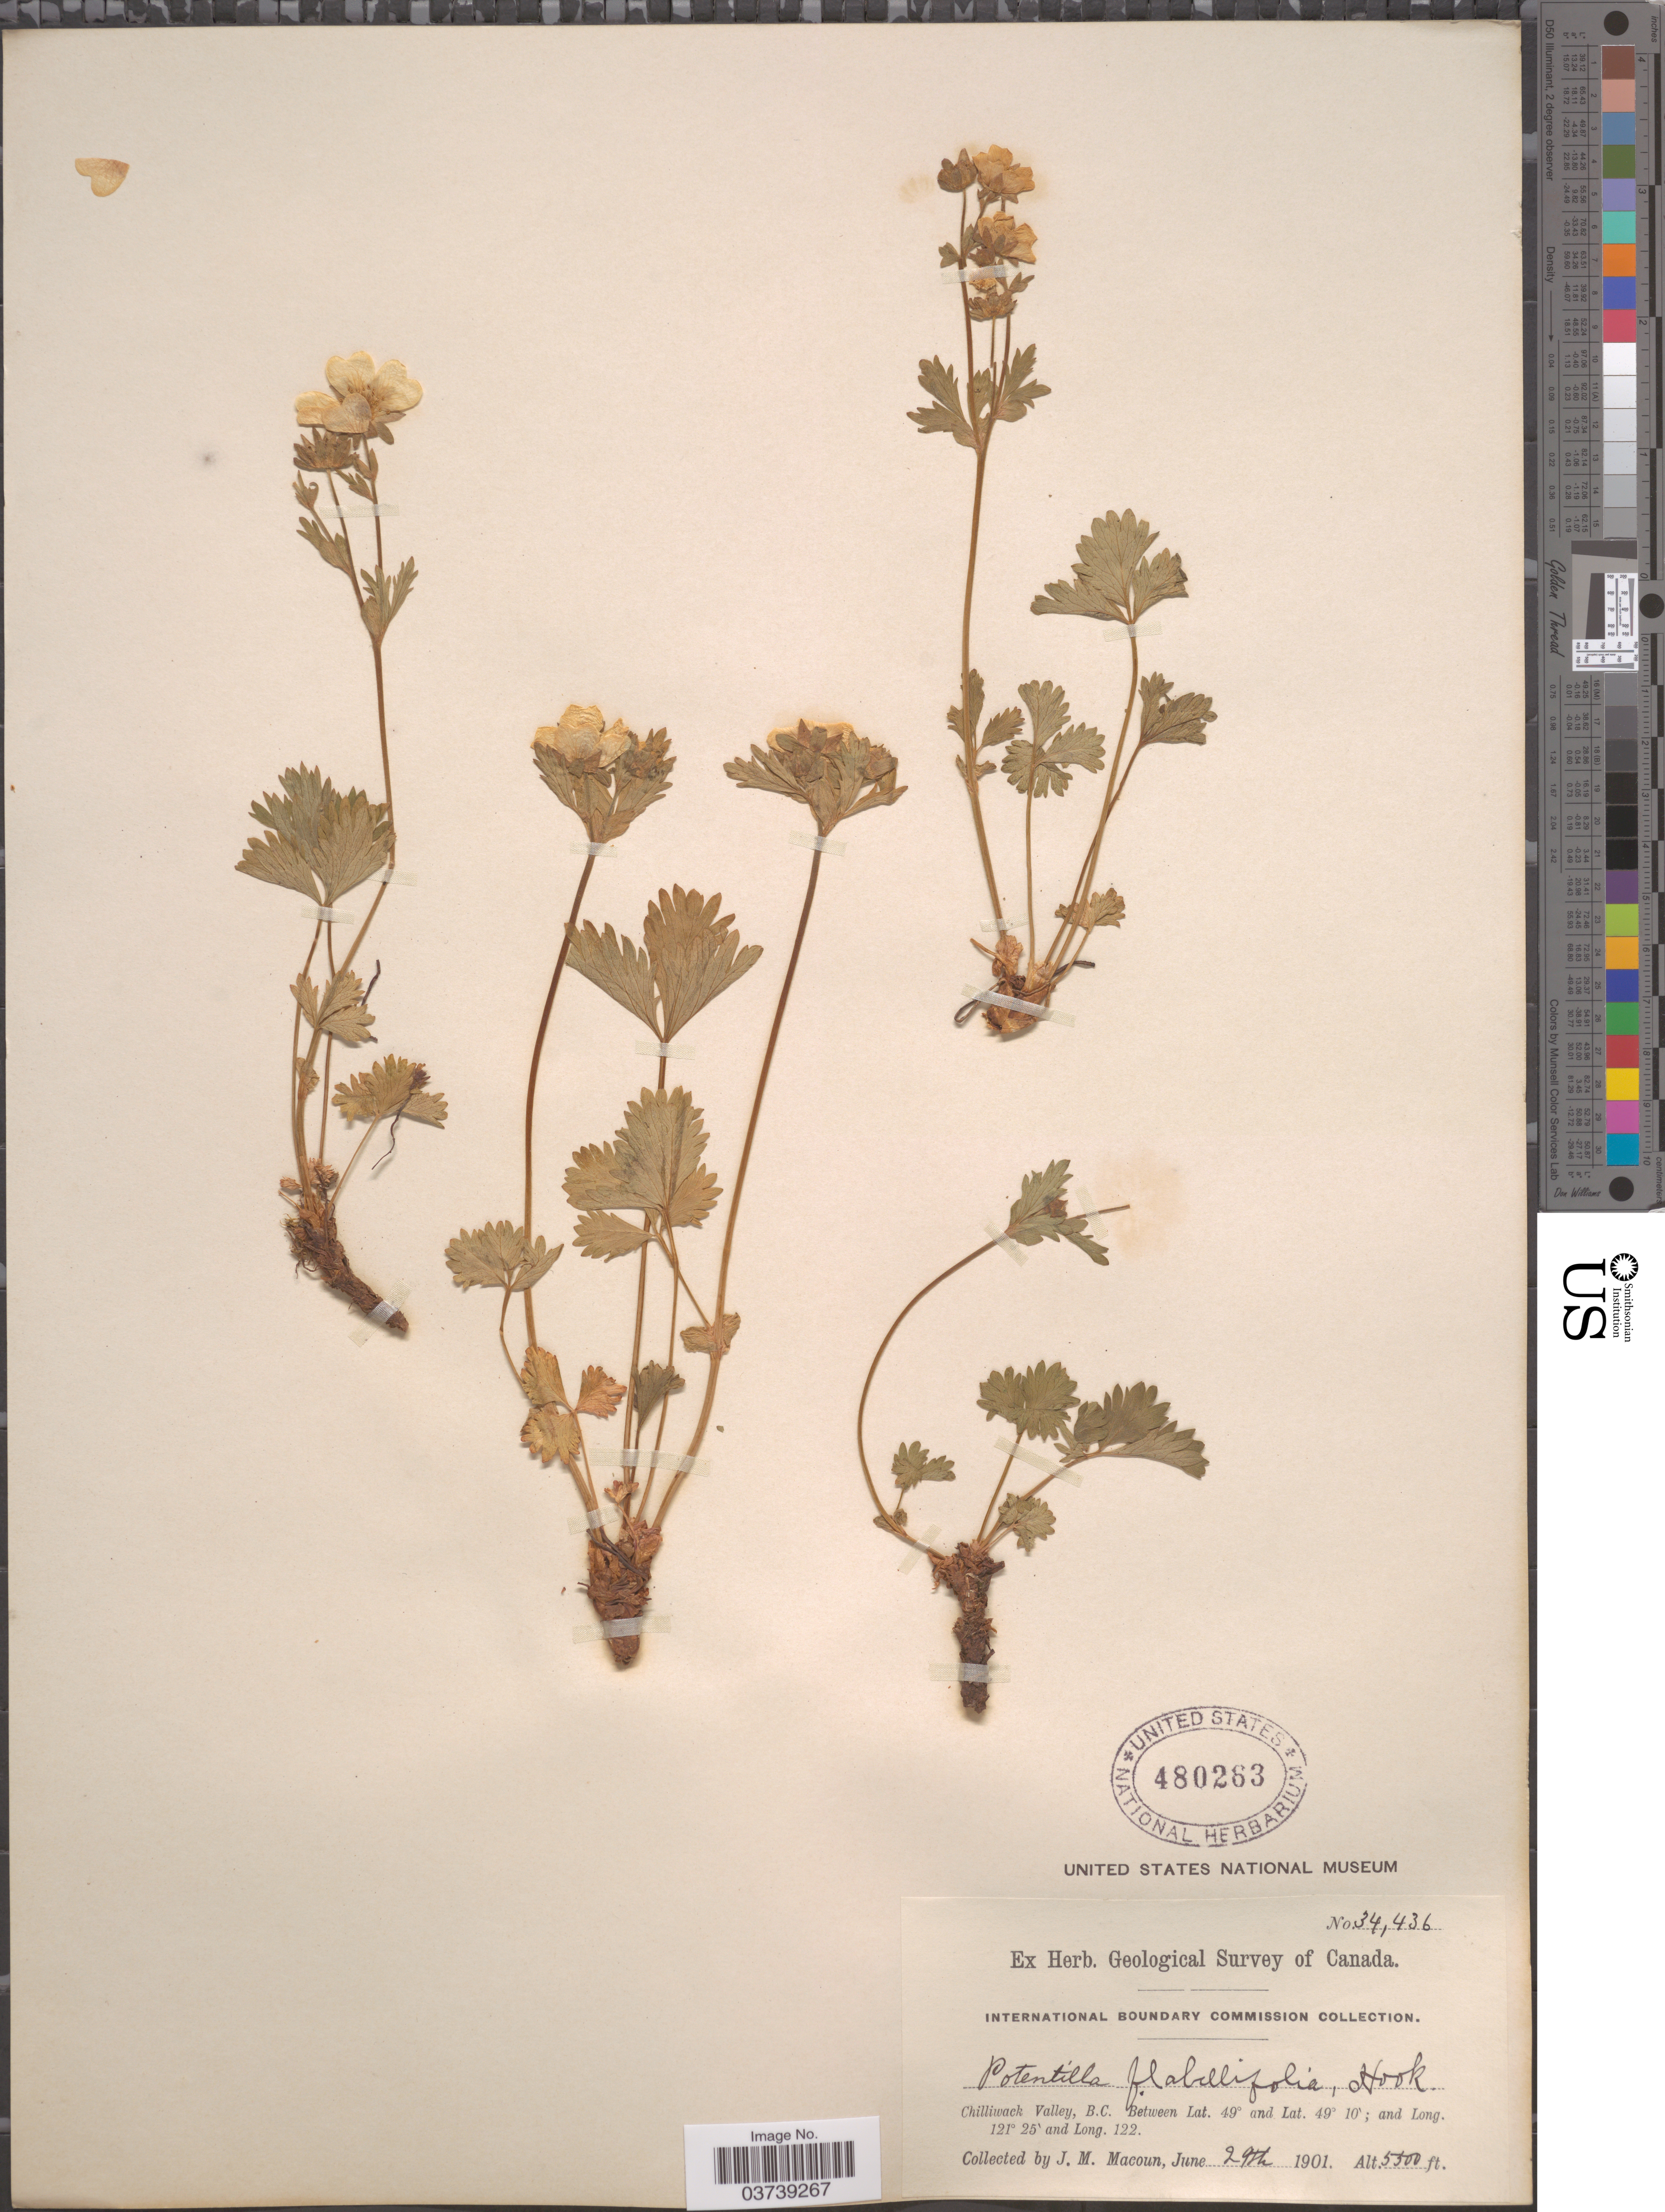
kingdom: Plantae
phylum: Tracheophyta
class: Magnoliopsida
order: Rosales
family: Rosaceae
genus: Potentilla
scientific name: Potentilla flabellifolia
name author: Hook. ex Torr. & A. Gray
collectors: J. M. Macoun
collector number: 34436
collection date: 1901-06-29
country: Canada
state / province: British Columbia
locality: Chilliwack Valley.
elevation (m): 1676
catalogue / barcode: US 480263